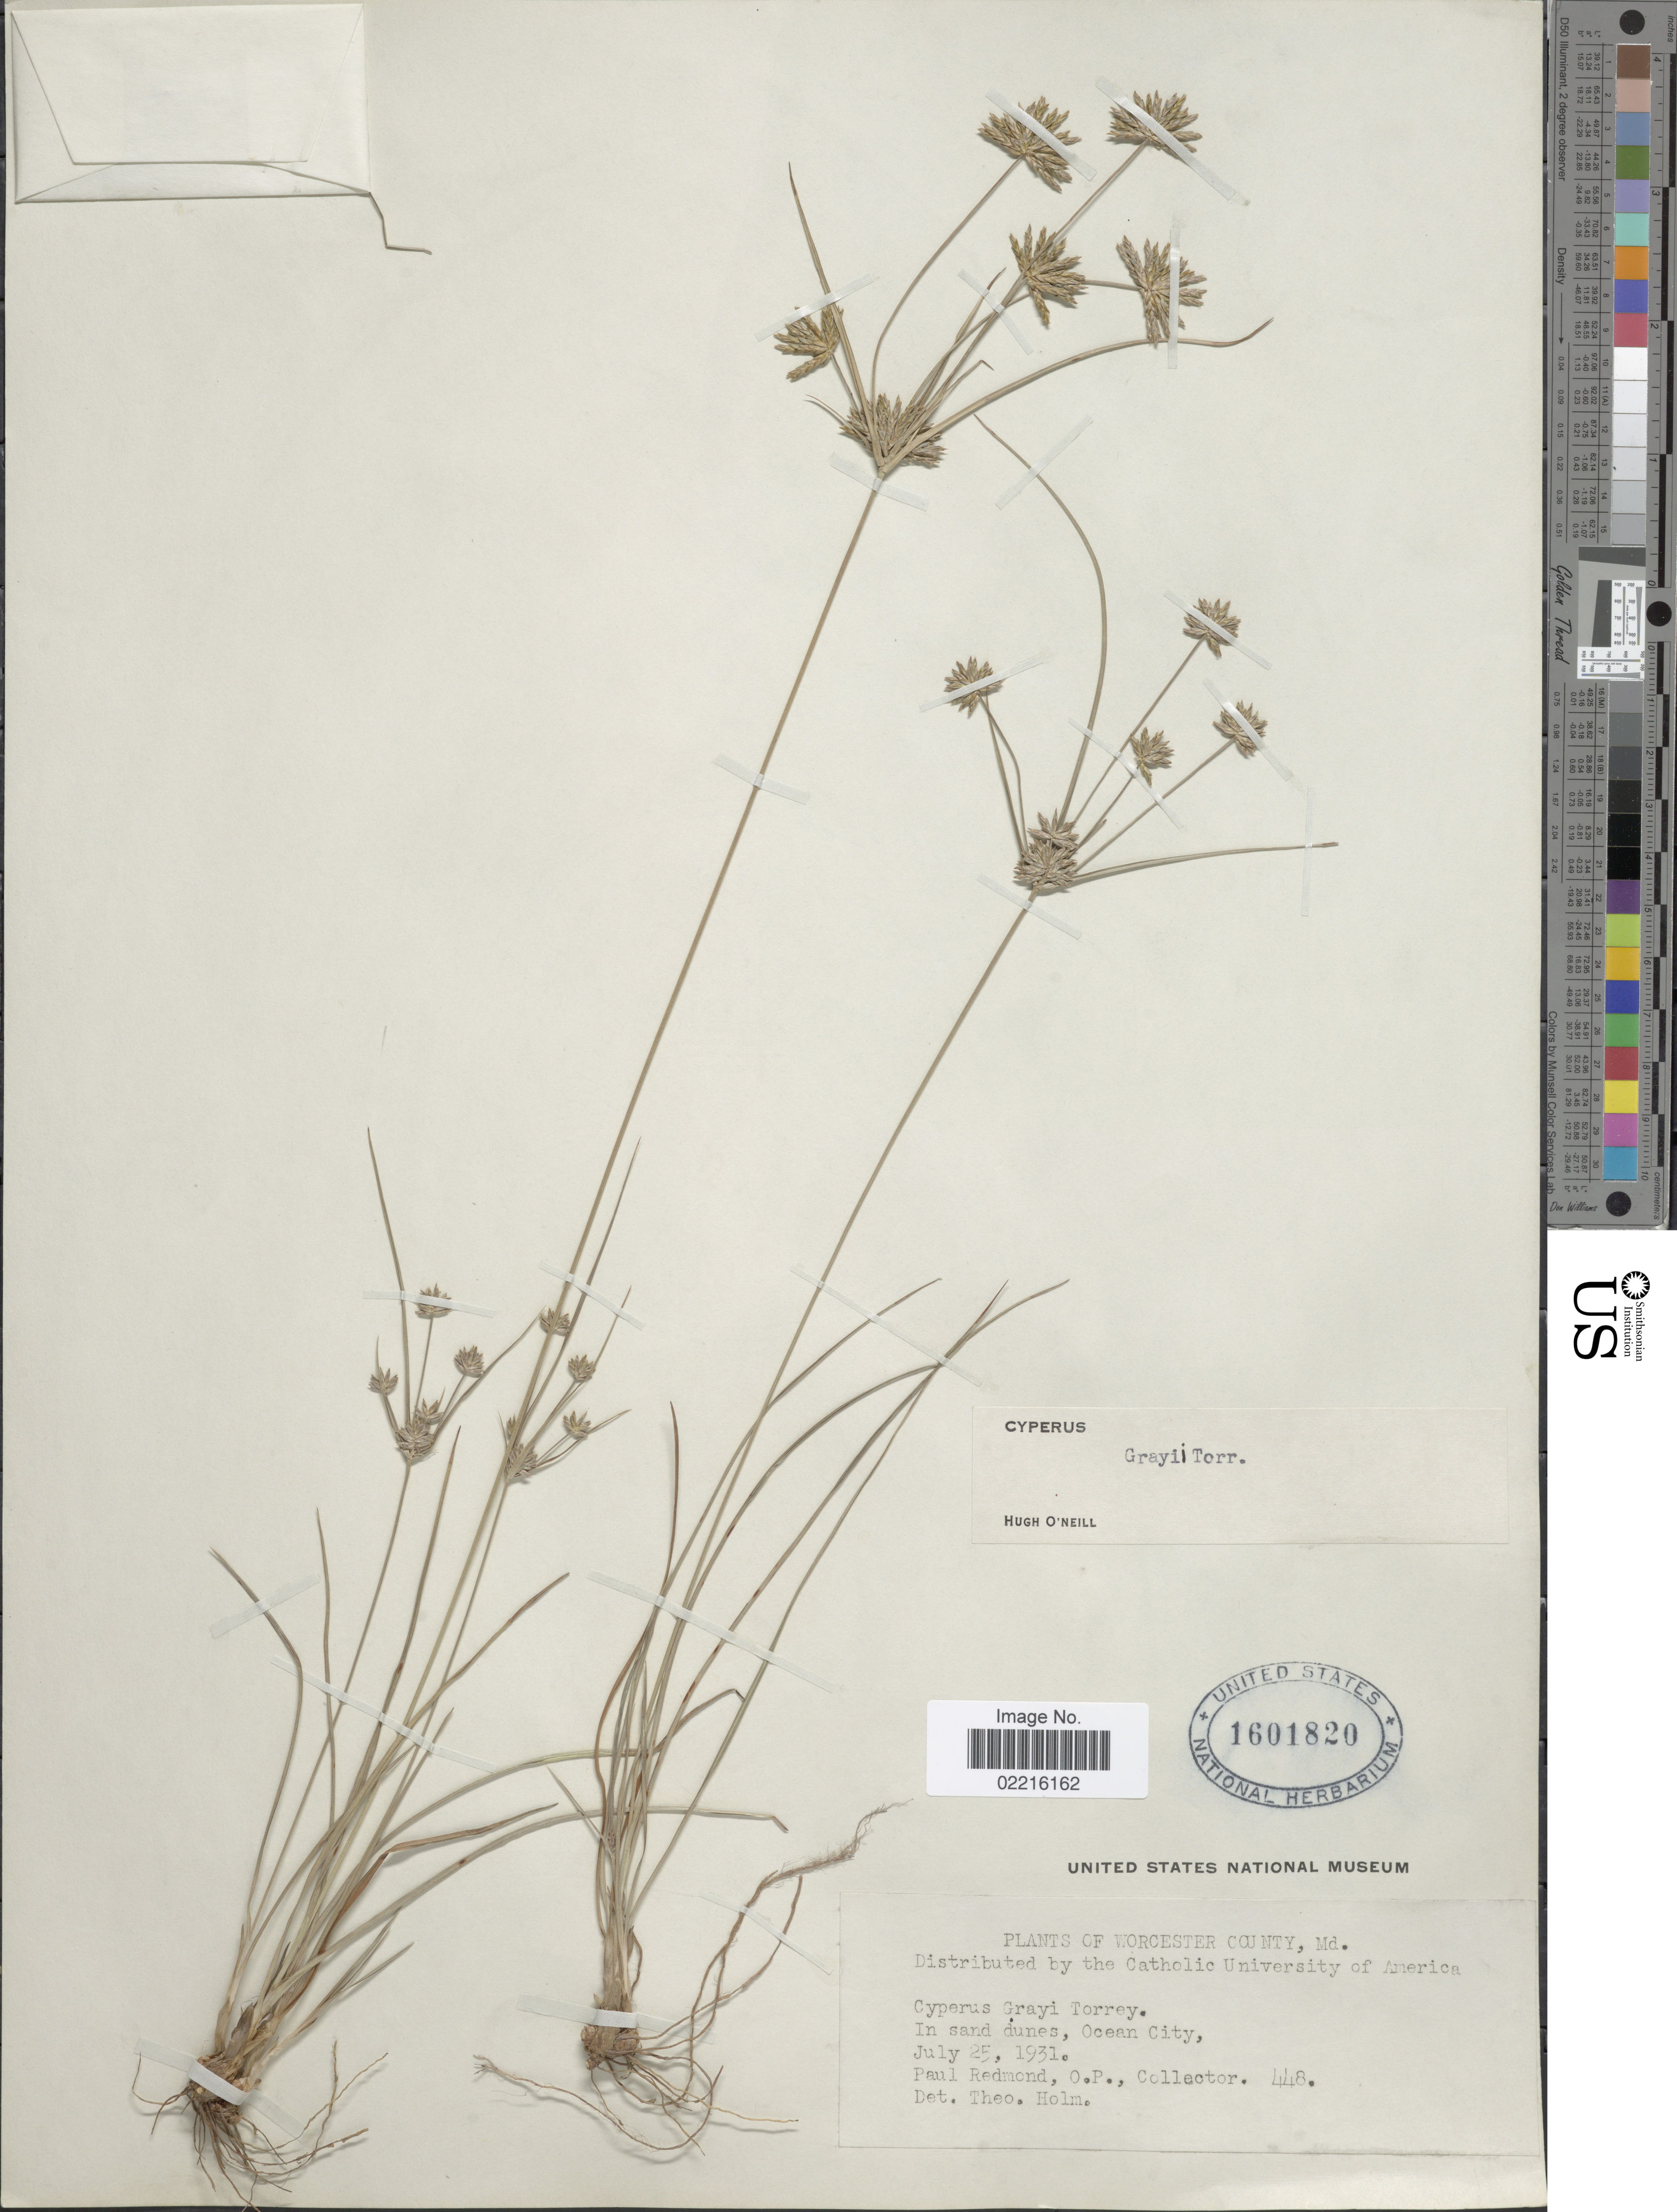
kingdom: Plantae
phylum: Tracheophyta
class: Liliopsida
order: Poales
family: Cyperaceae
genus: Cyperus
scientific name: Cyperus grayi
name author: Torr.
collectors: P. Redmond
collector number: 448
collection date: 1931-07-25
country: United States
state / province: Maryland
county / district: Worcester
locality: Worcester County, In sand dunes, Ocean City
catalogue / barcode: US 1601820